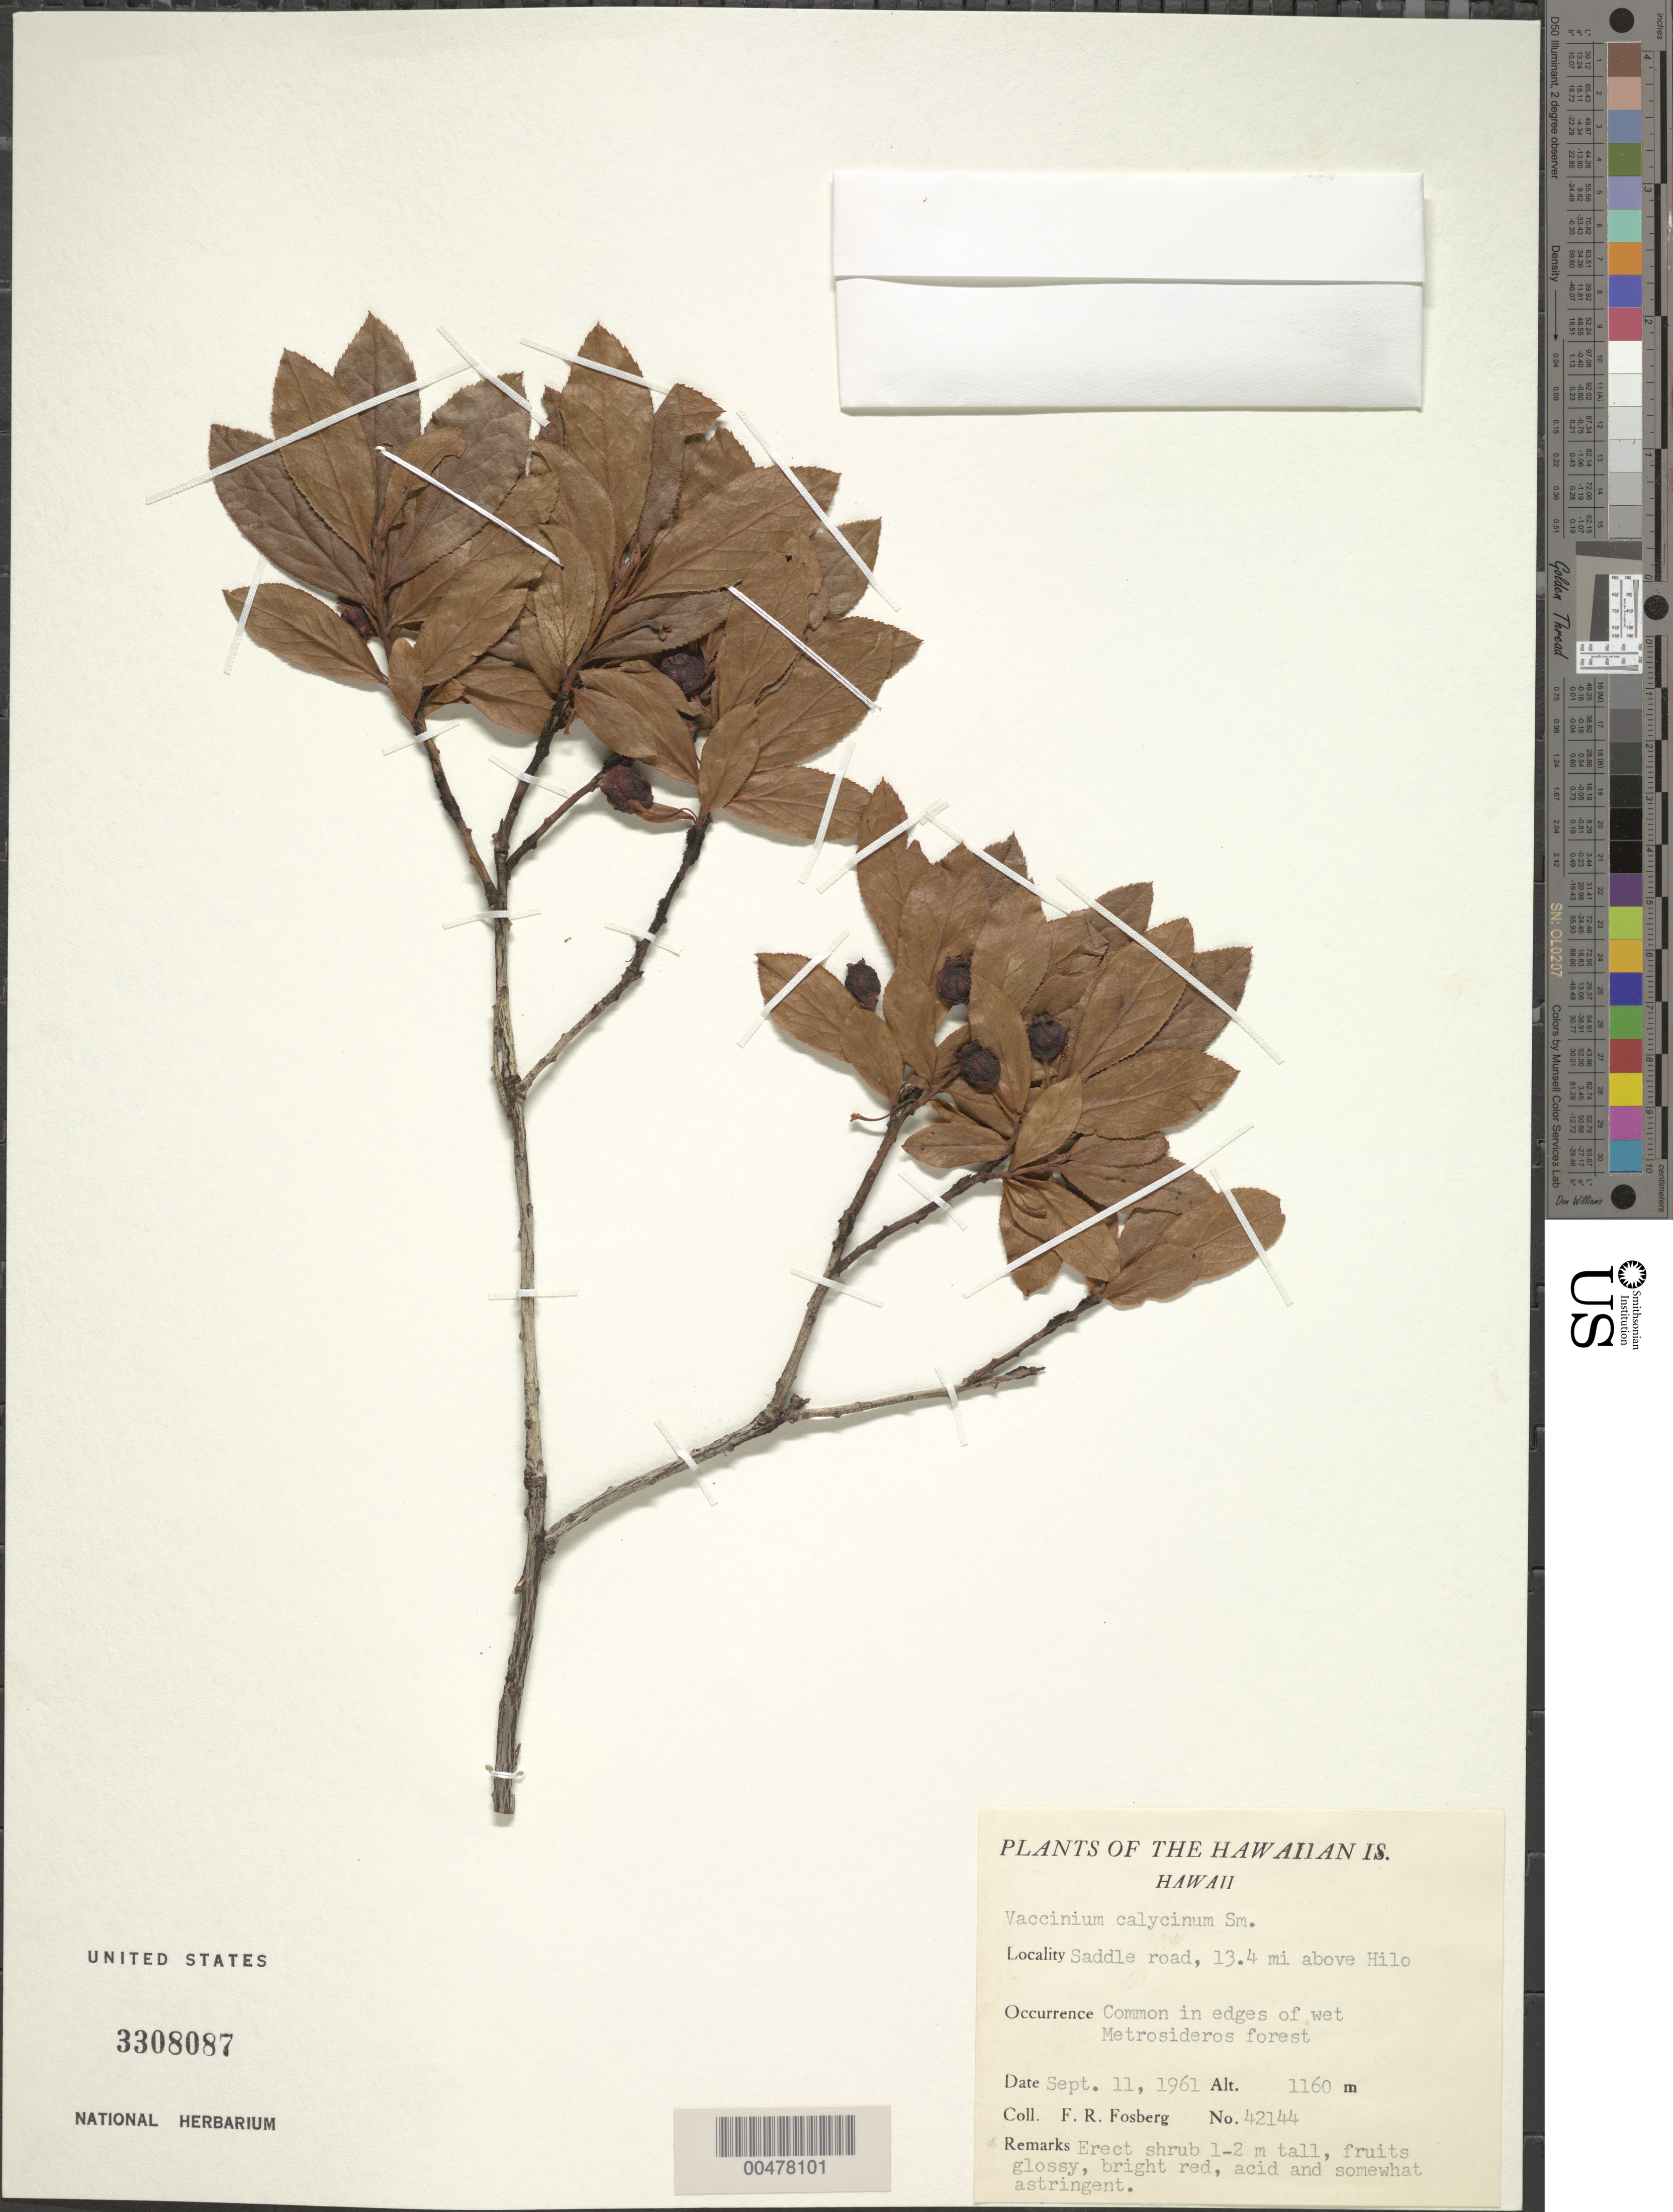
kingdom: Plantae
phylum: Tracheophyta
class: Magnoliopsida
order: Ericales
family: Ericaceae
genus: Vaccinium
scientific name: Vaccinium calycinum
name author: Sm.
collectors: F. R. Fosberg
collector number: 42144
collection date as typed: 11 Sep 1961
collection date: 1961-09-11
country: United States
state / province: Hawaii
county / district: Hawaii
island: Hawaii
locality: Saddle Rd, 13.4 mi above Hilo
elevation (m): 1160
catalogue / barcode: US 3308087